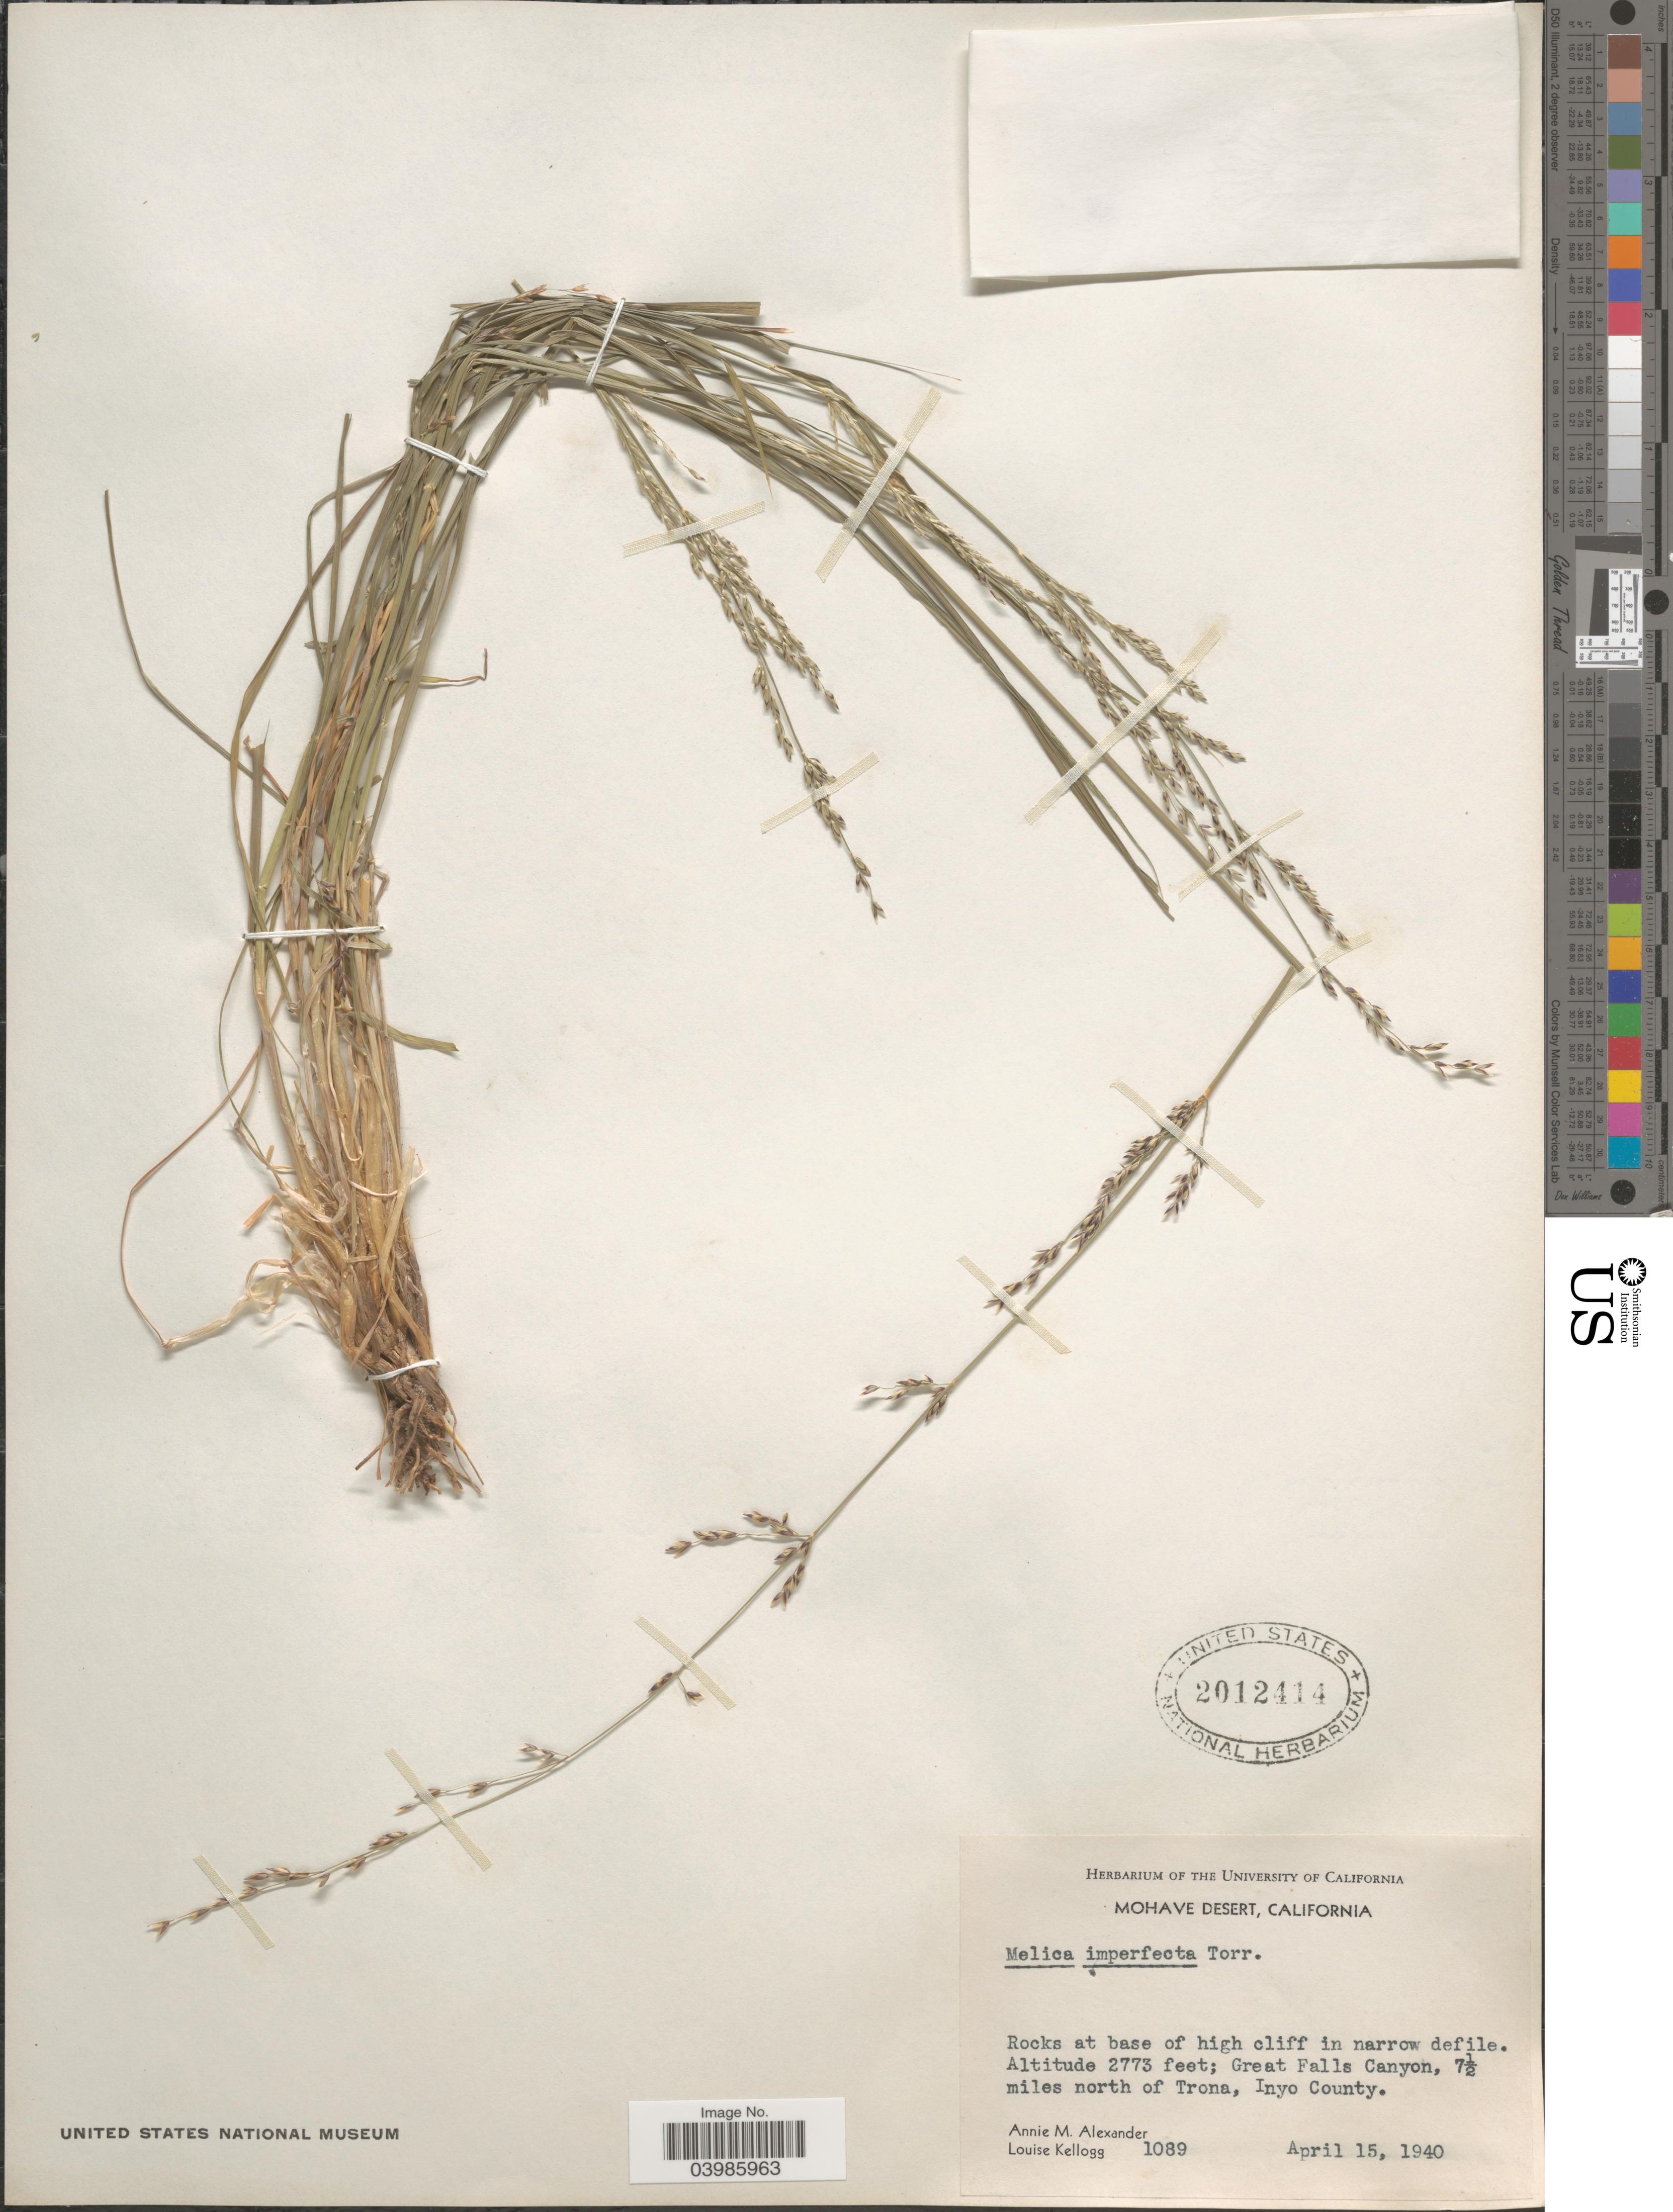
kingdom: Plantae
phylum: Tracheophyta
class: Liliopsida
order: Poales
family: Poaceae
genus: Melica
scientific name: Melica imperfecta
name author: Trin.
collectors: A. M. Alexander & L. Kellogg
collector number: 1089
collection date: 1940-04-15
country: United States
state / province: California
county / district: Inyo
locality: Mohave Desert. Great Falls Canyon, 7½ miles north of Trona, Inyo County.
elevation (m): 845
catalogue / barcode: US 2012414